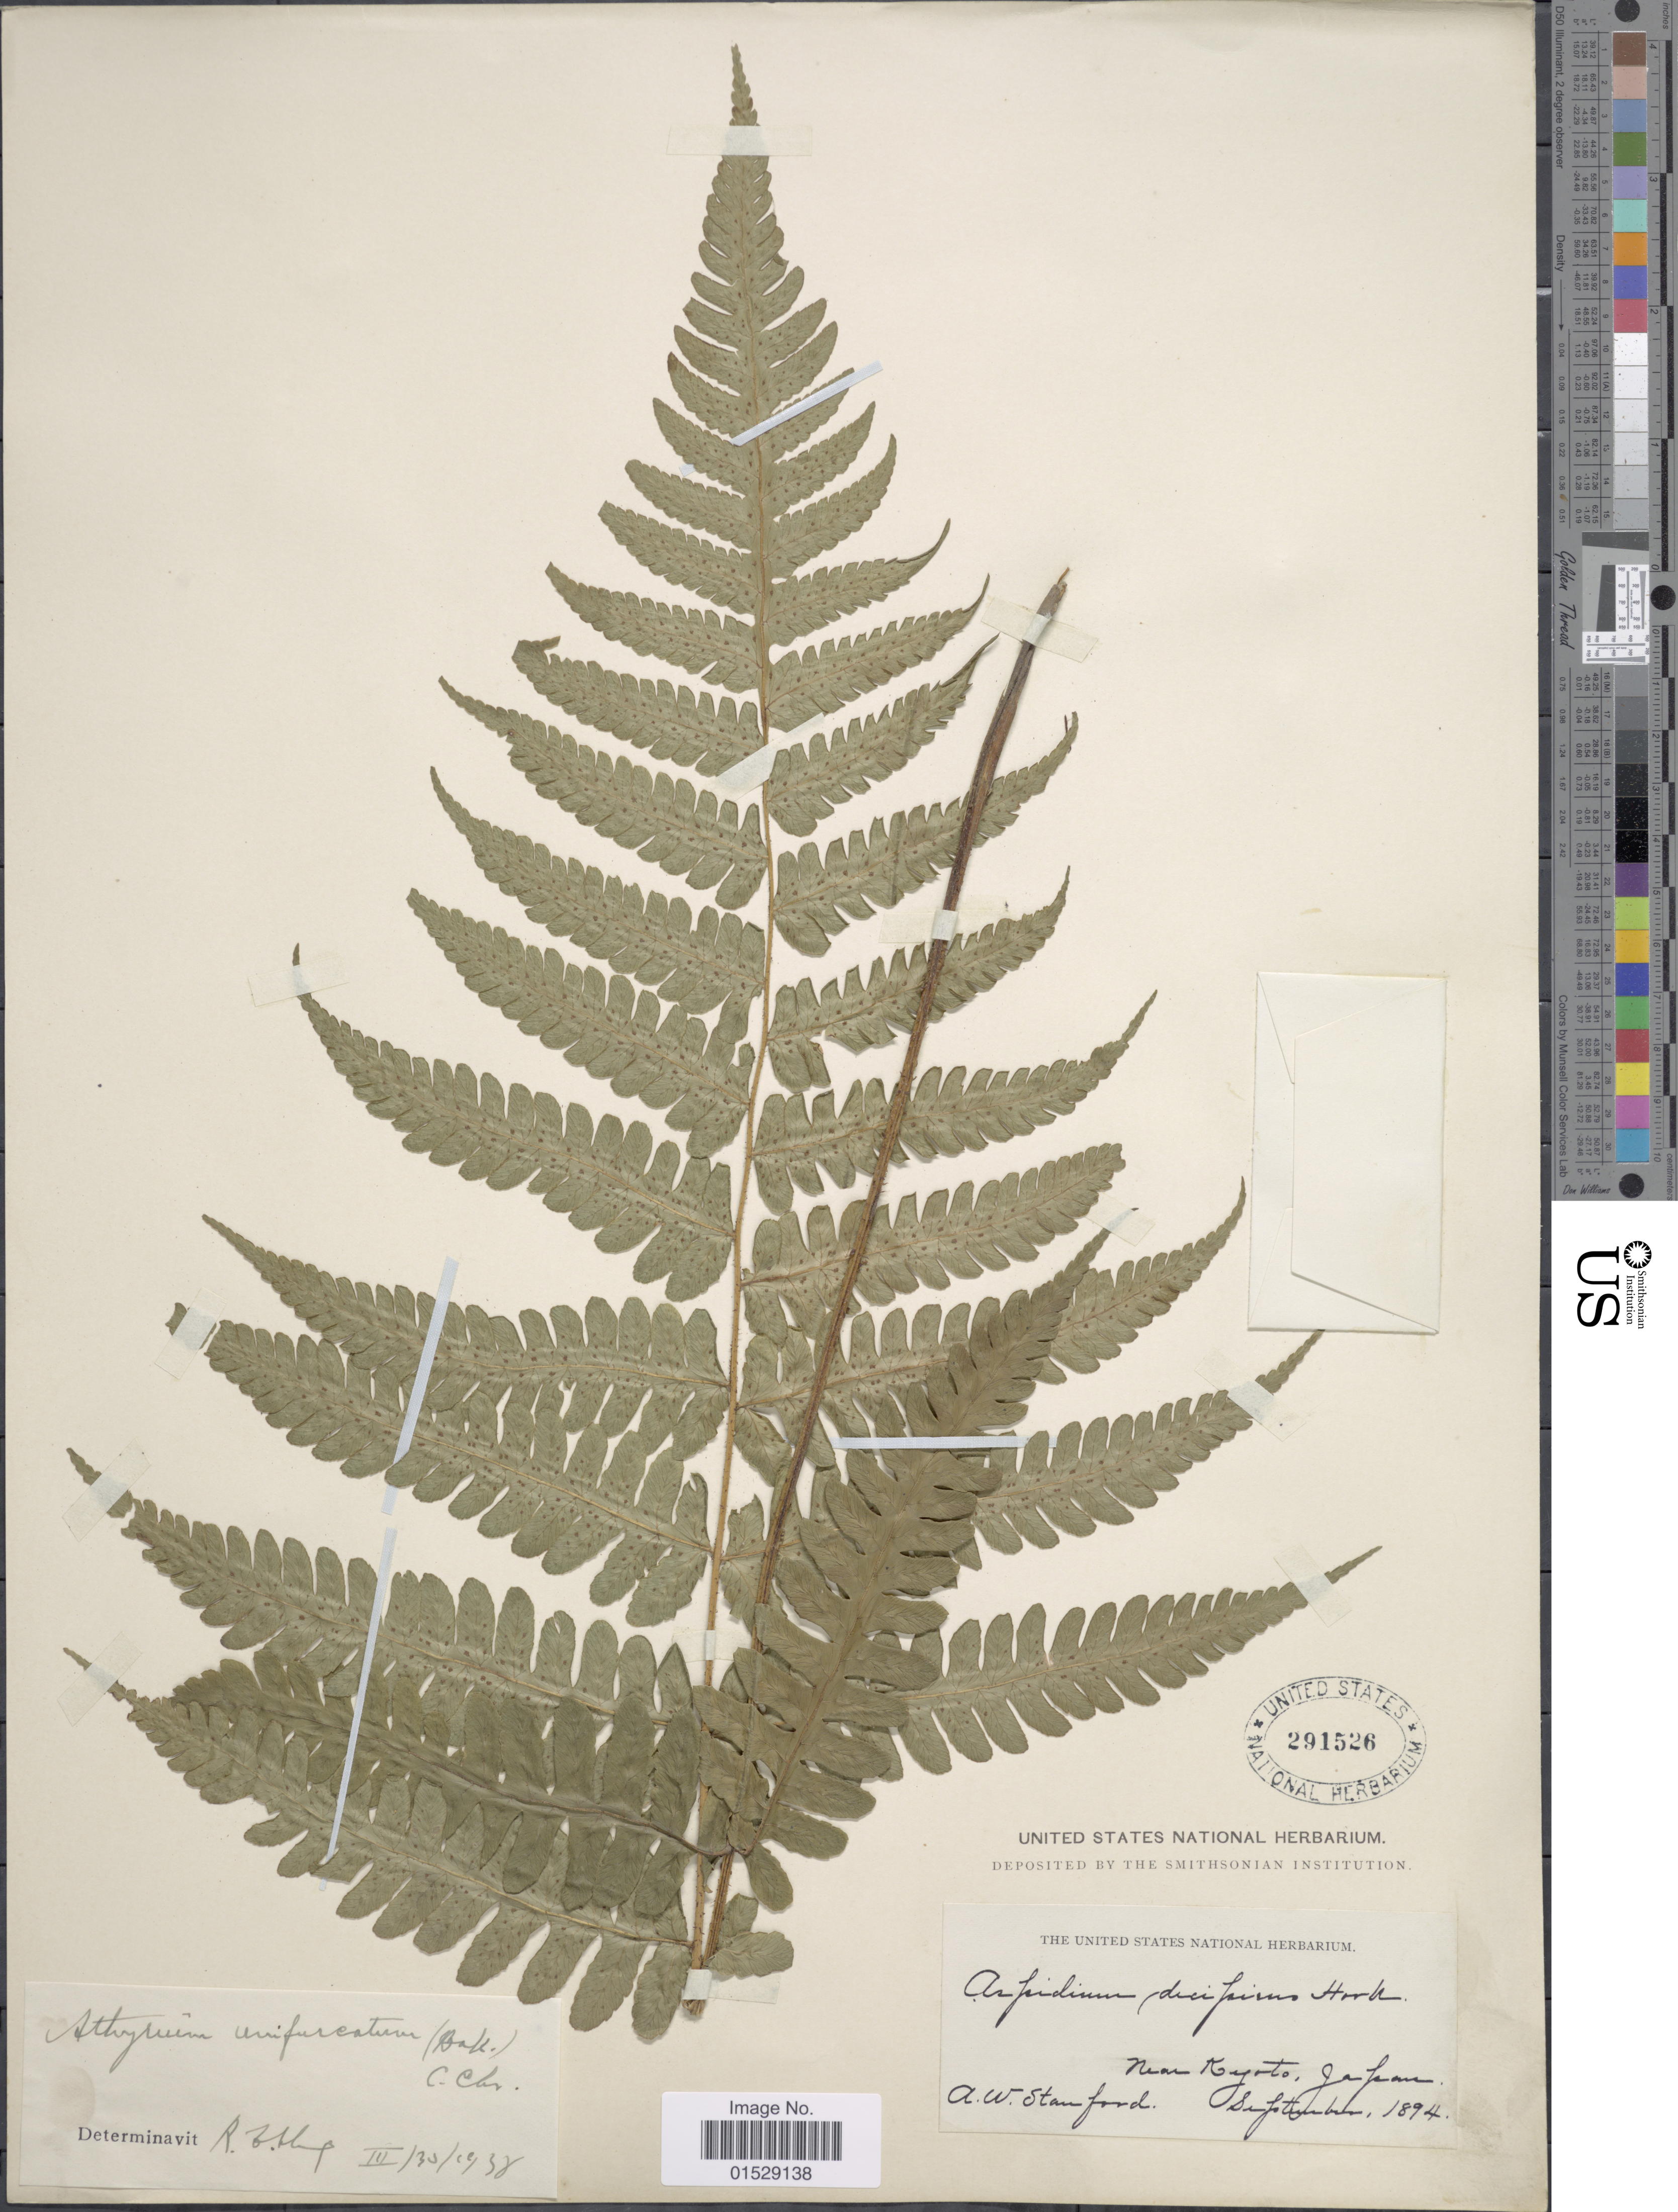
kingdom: Plantae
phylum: Tracheophyta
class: Polypodiopsida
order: Polypodiales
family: Athyriaceae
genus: Deparia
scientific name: Deparia unifurcata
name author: (Baker) M. Kato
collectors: A. Stanford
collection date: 1894-09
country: Japan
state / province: Kyoto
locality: Near Kyoto, Japan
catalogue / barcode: US 291526